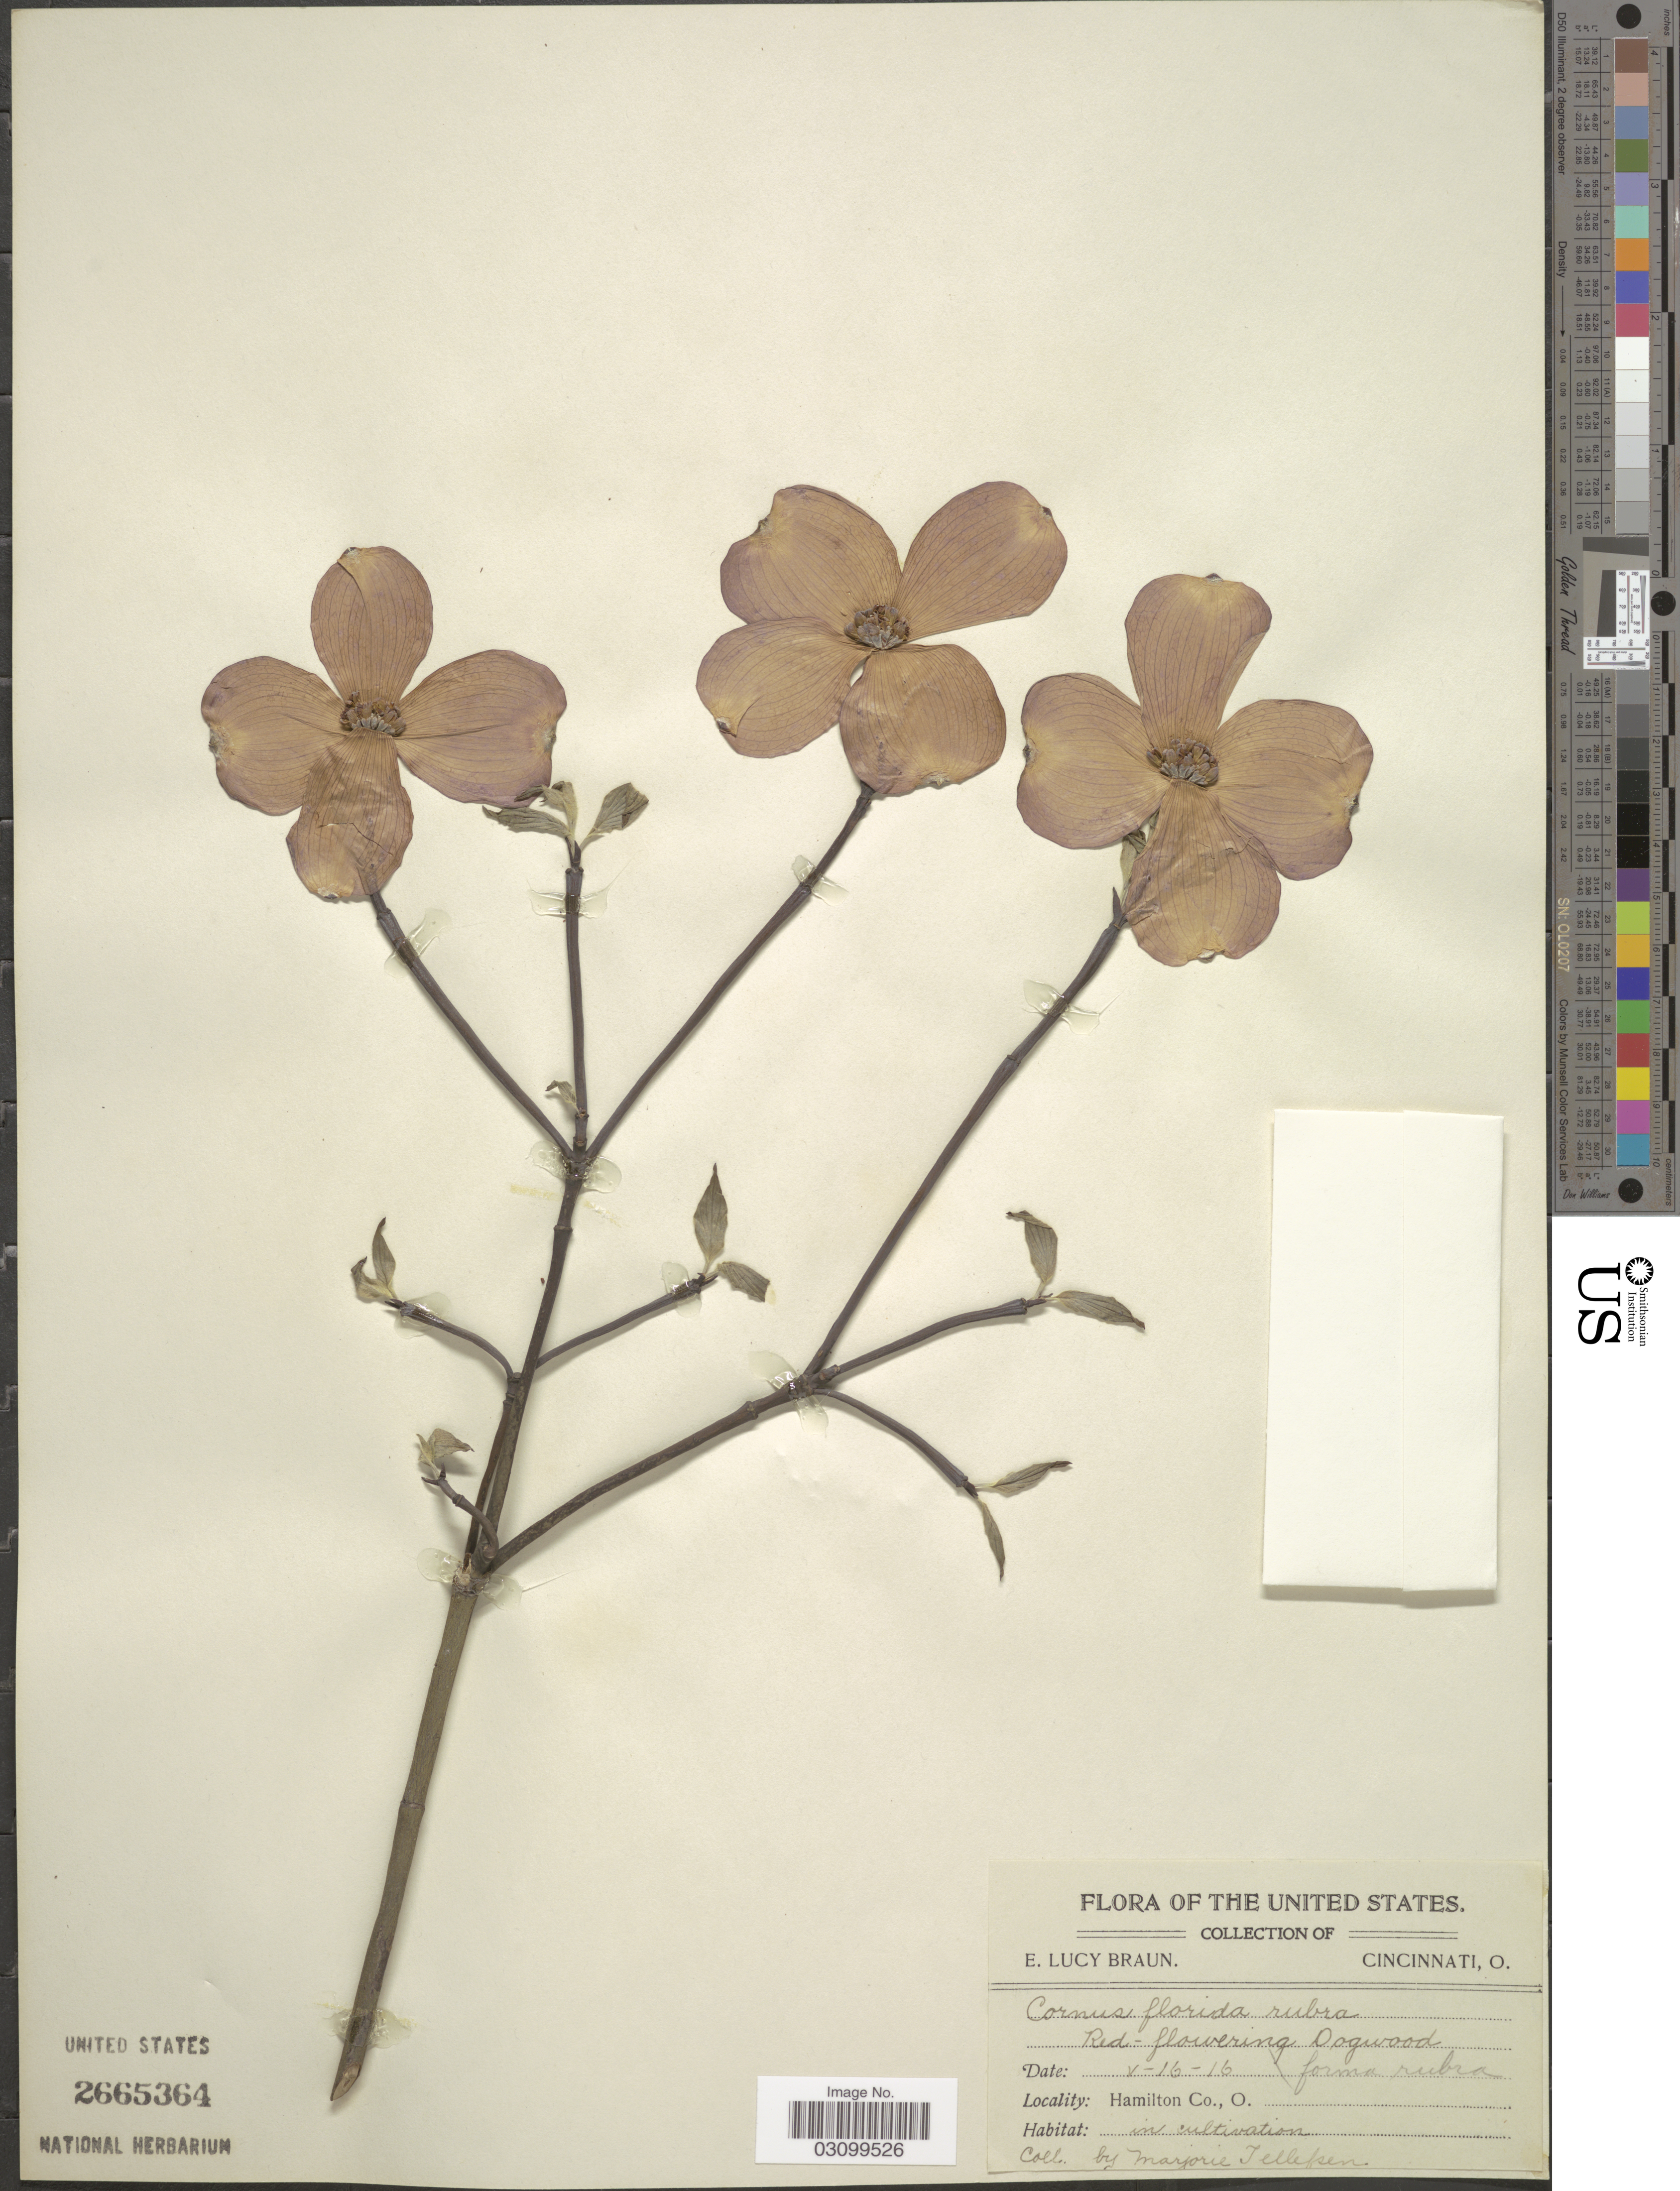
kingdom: Plantae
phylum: Tracheophyta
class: Magnoliopsida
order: Cornales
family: Cornaceae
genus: Cornus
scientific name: Cornus florida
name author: L.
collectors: M. Tellefsen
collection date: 1916-05-16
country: United States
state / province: Ohio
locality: Hamilton Co.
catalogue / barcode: US 2665364